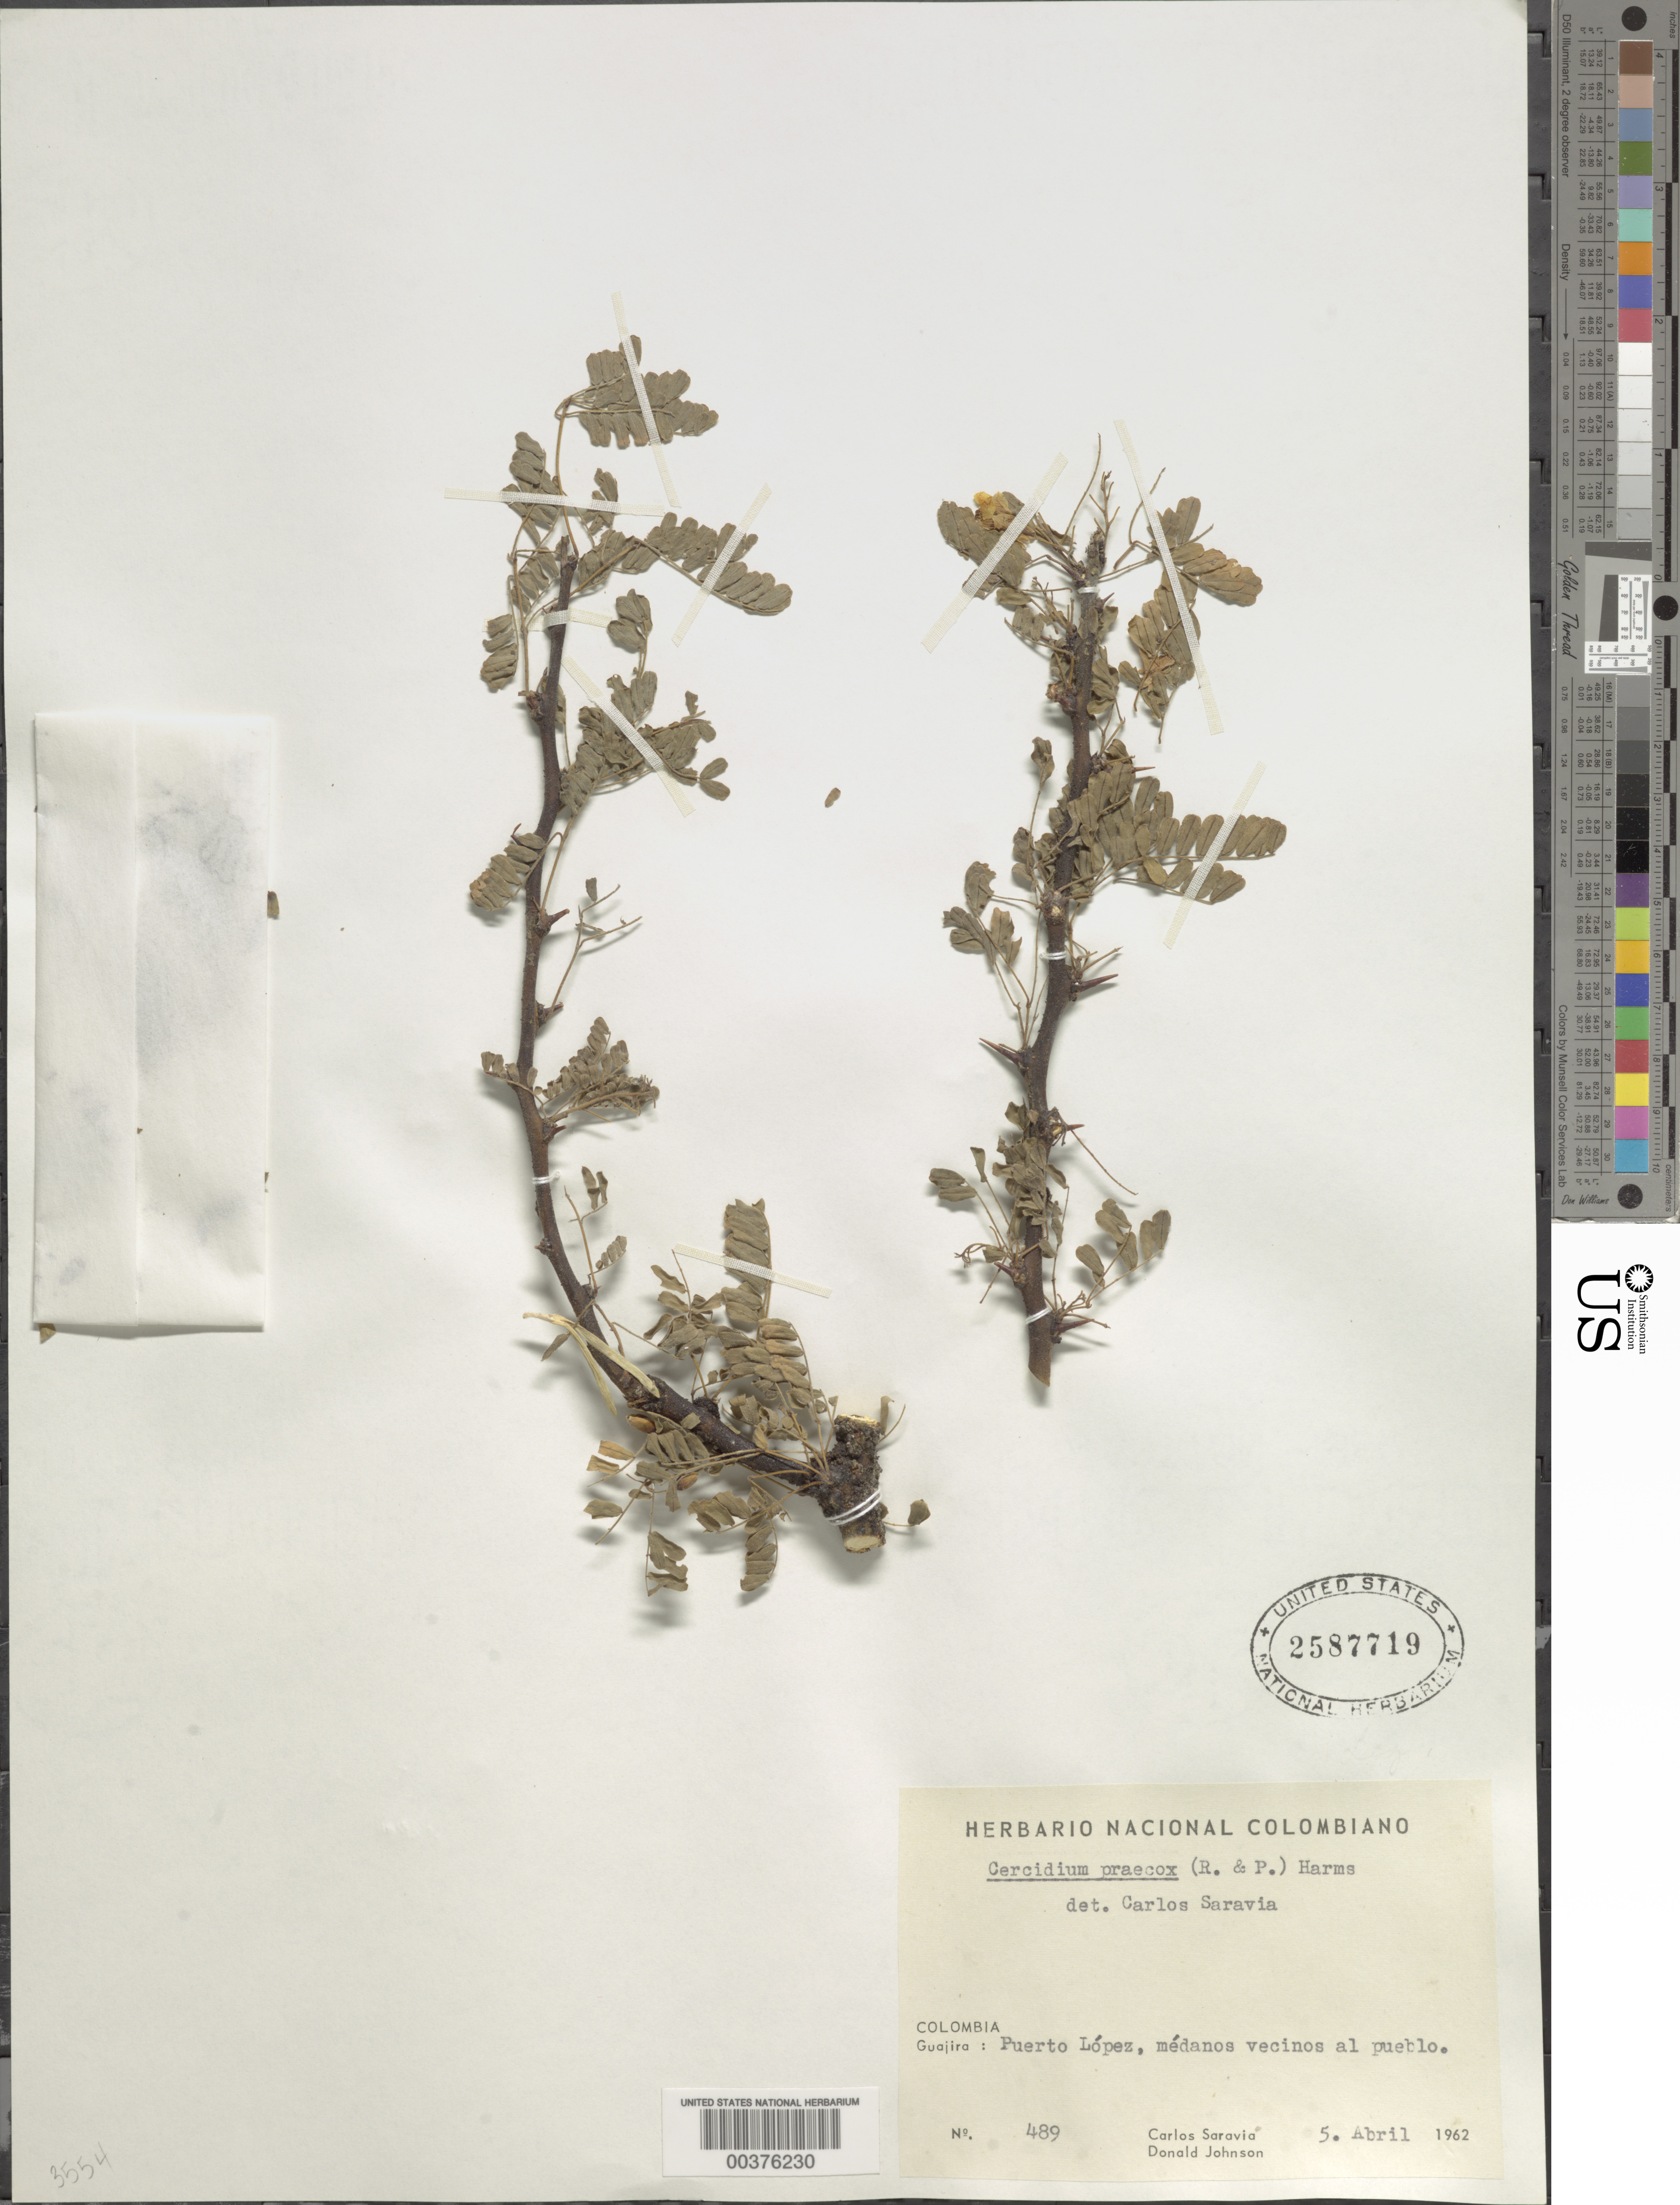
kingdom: Plantae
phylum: Tracheophyta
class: Magnoliopsida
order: Fabales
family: Fabaceae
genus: Parkinsonia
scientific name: Parkinsonia praecox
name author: (Ruiz & Pav.) J.E. Hawkins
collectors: C. Saravia T. & D. Johnson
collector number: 489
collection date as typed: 05 Apr 1962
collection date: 1962-04-05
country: Colombia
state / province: La Guajira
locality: Puerto Lopez, Medanos Vecinos al Pueblo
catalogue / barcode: US 2587719